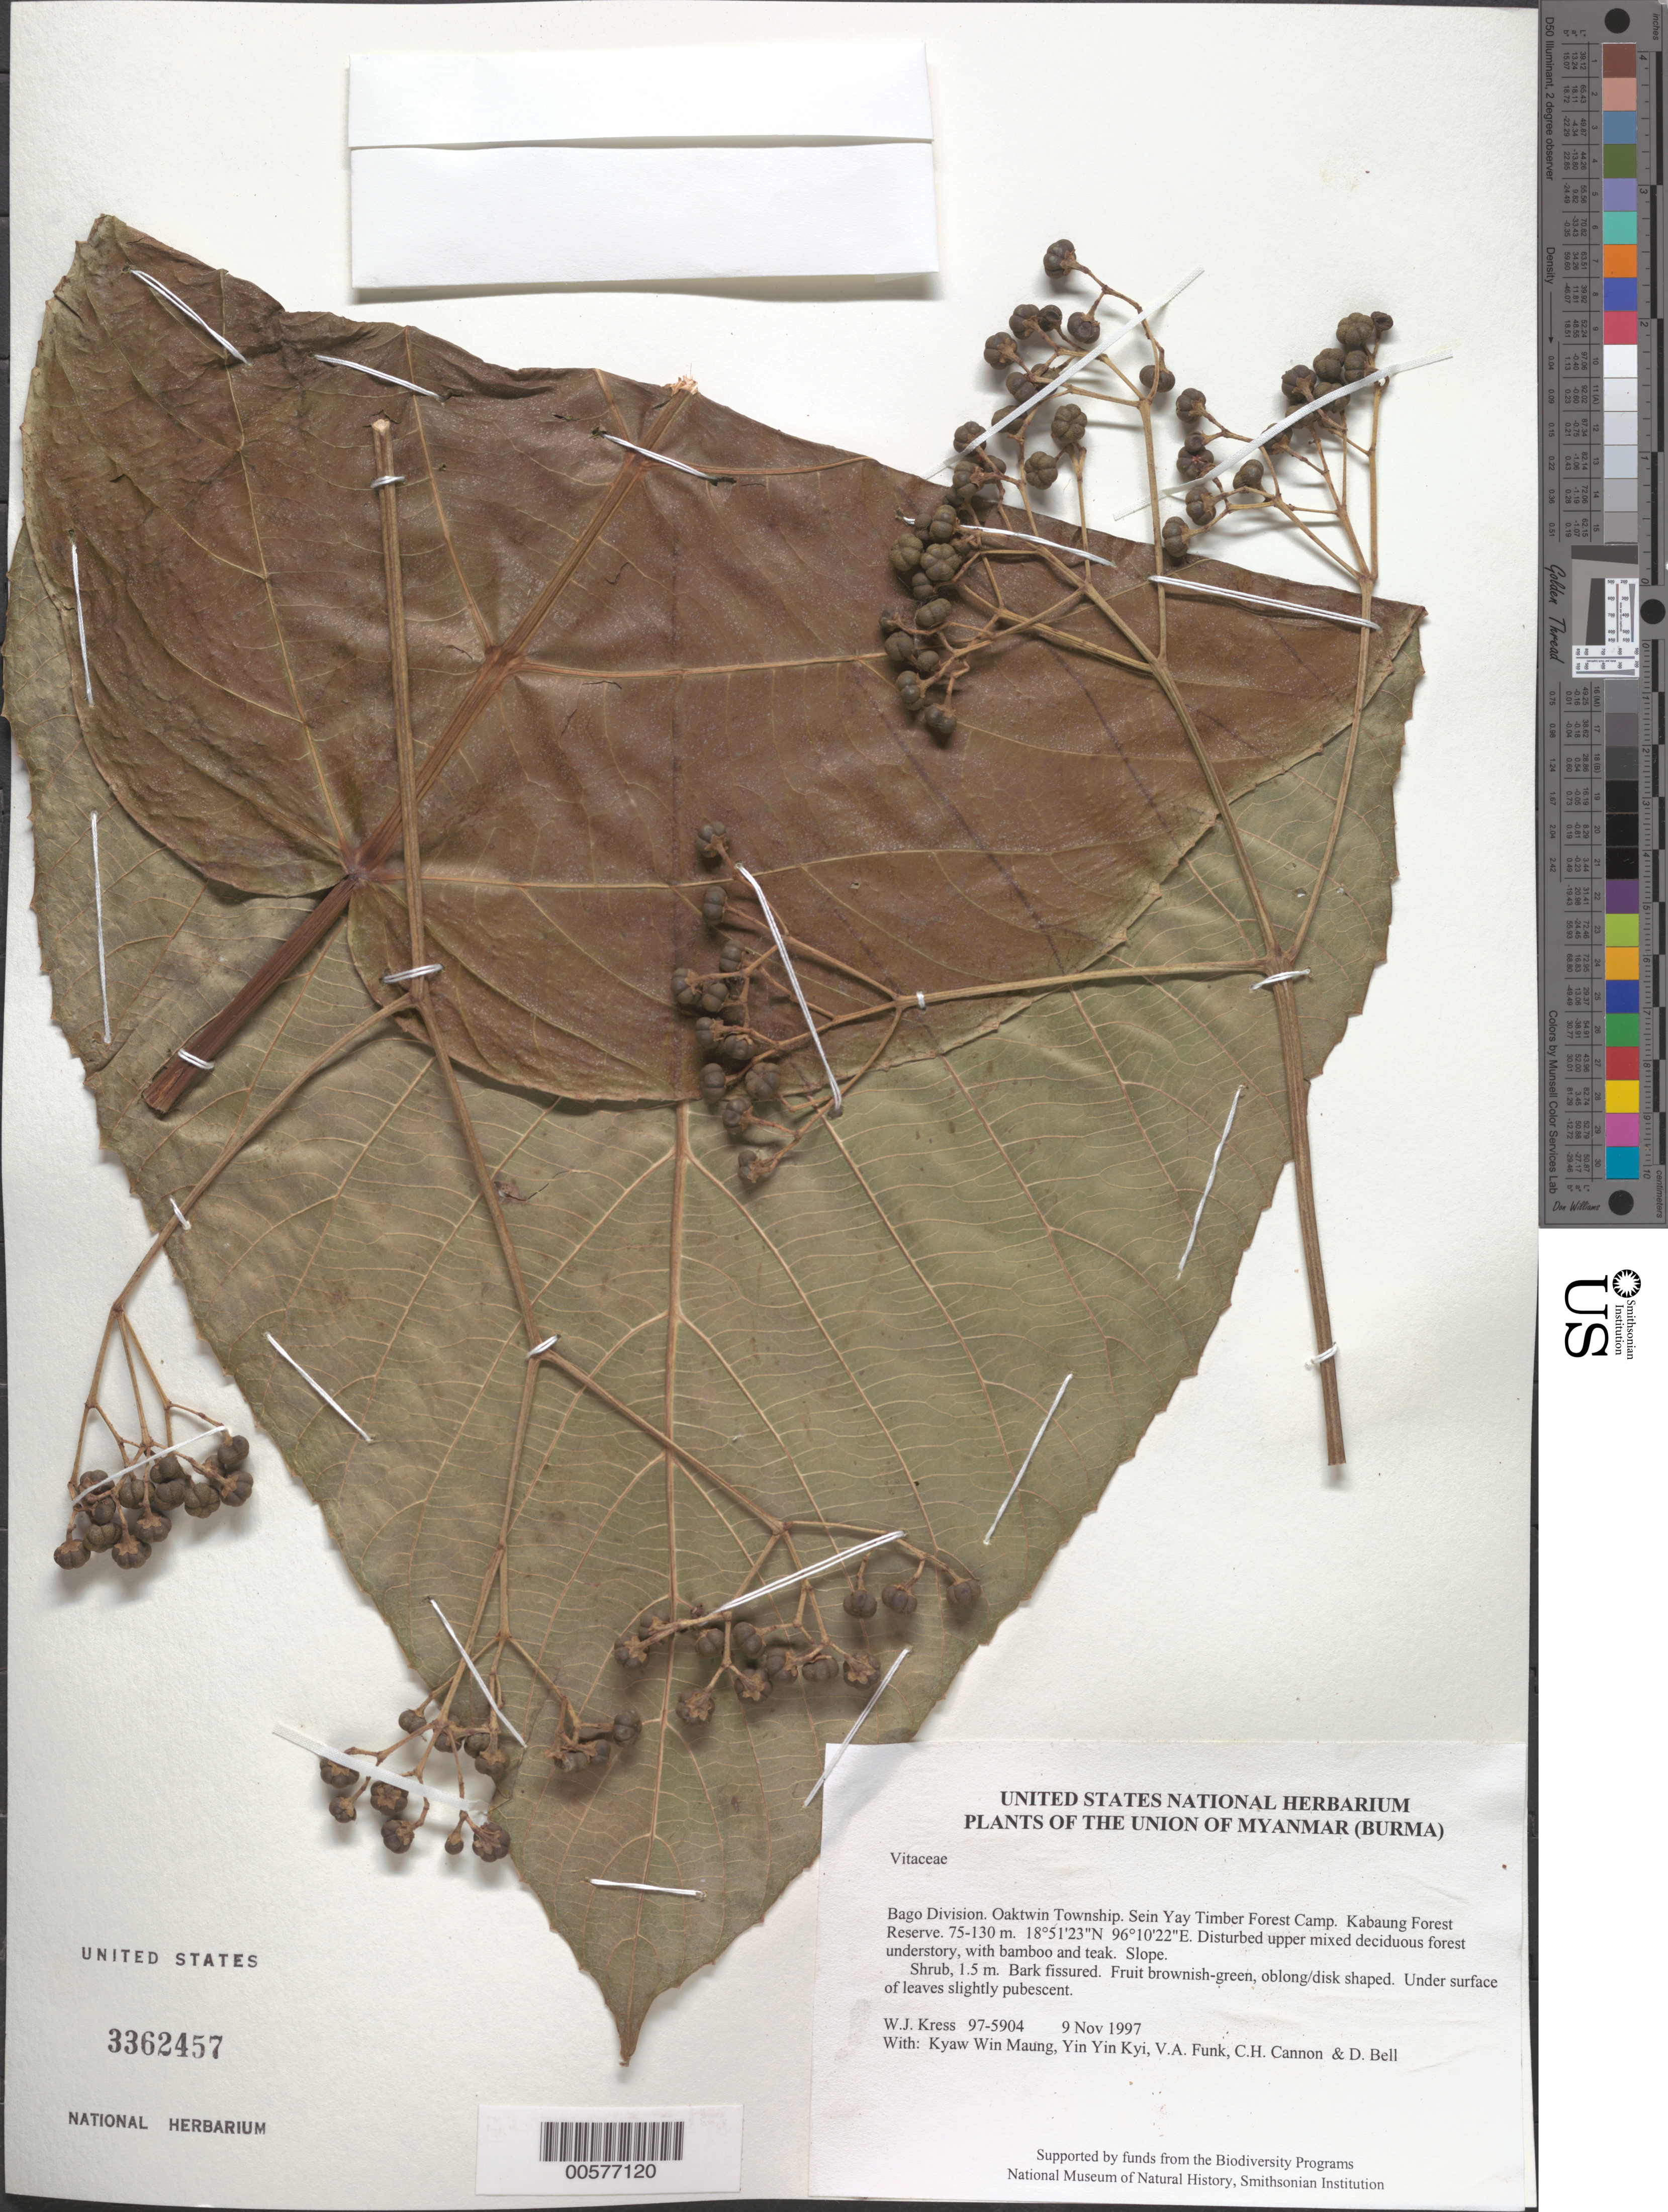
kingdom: Plantae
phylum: Tracheophyta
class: Magnoliopsida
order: Vitales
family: Vitaceae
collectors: W. J. Kress, Kyaw Win Maung, Yin Yin Kyi, V. Funk, C. H. Cannon & D. A. Bell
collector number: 97-5904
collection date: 1997-11-09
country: Myanmar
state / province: Bago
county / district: Oaktwin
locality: Sein Yay Timber Forest Camp. Kabaung Forest Reserve.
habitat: Disturbed upper mixed deciduous forest understory, with bamboo and teak. Slope.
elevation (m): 75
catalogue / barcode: US 3362457